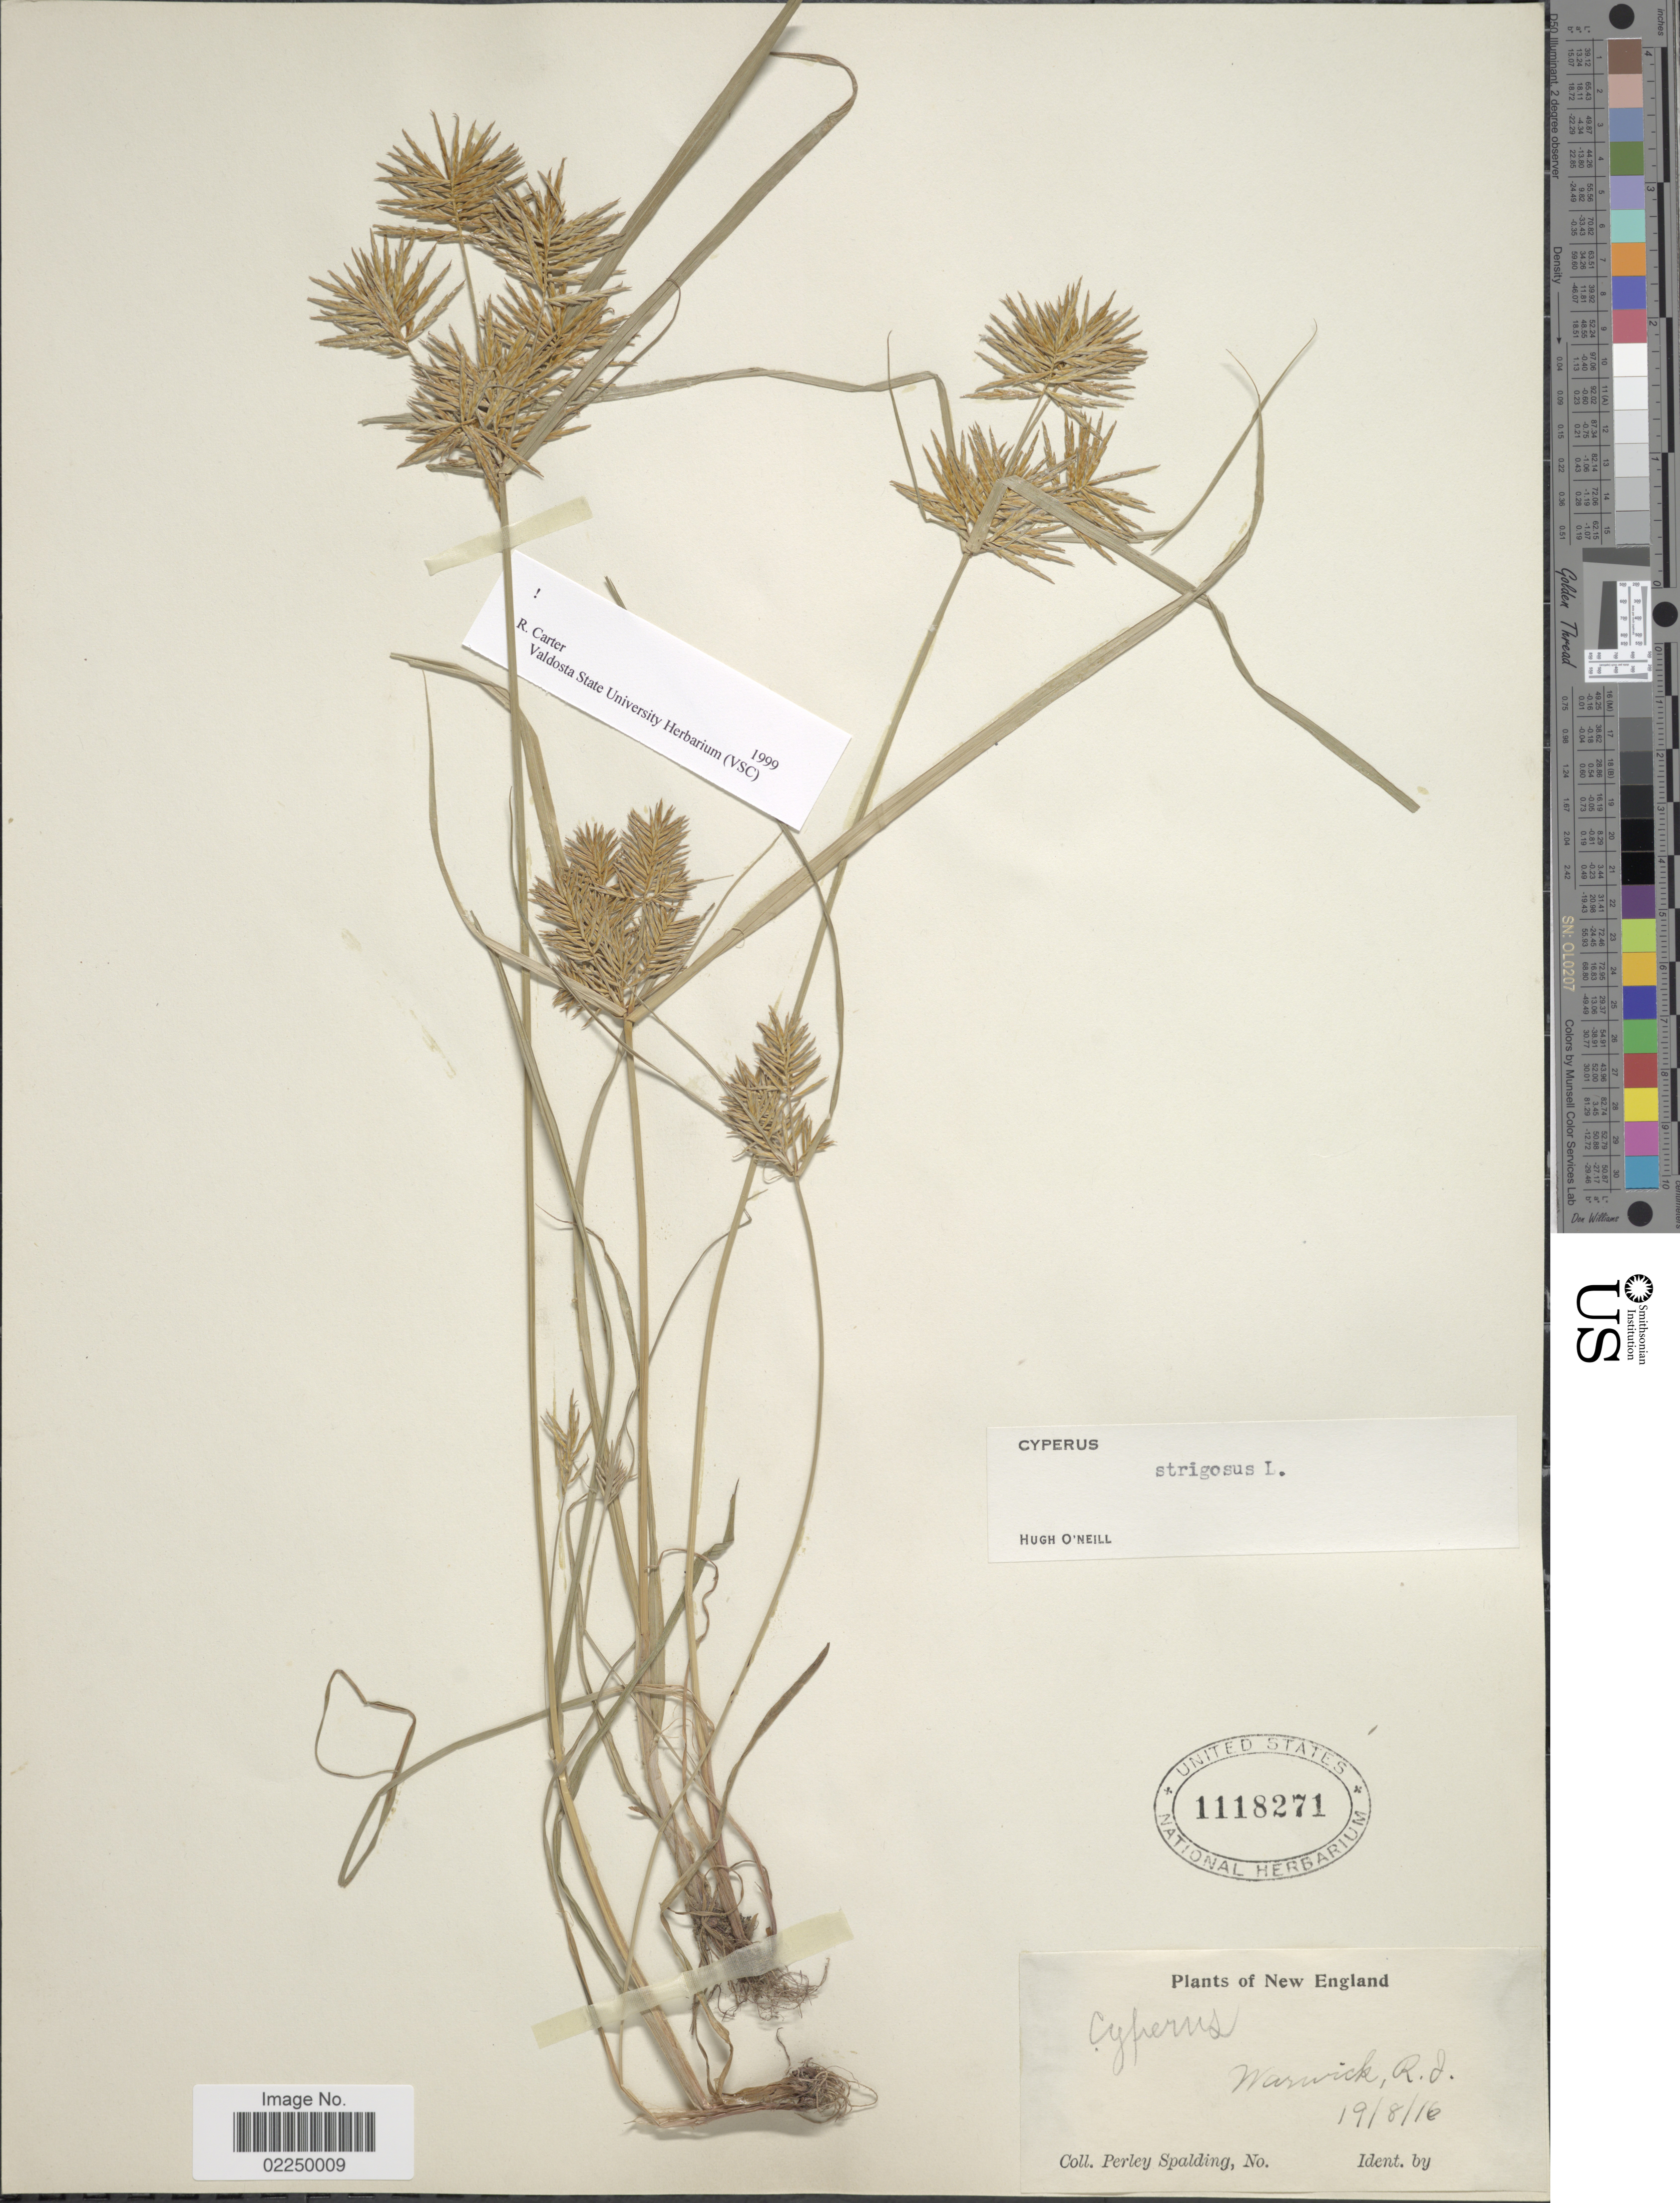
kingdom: Plantae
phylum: Tracheophyta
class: Liliopsida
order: Poales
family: Cyperaceae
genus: Cyperus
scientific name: Cyperus strigosus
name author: L.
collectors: P. Spaulding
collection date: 1916-08-19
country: United States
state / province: Rhode Island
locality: New England, Warwick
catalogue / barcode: US 1118271